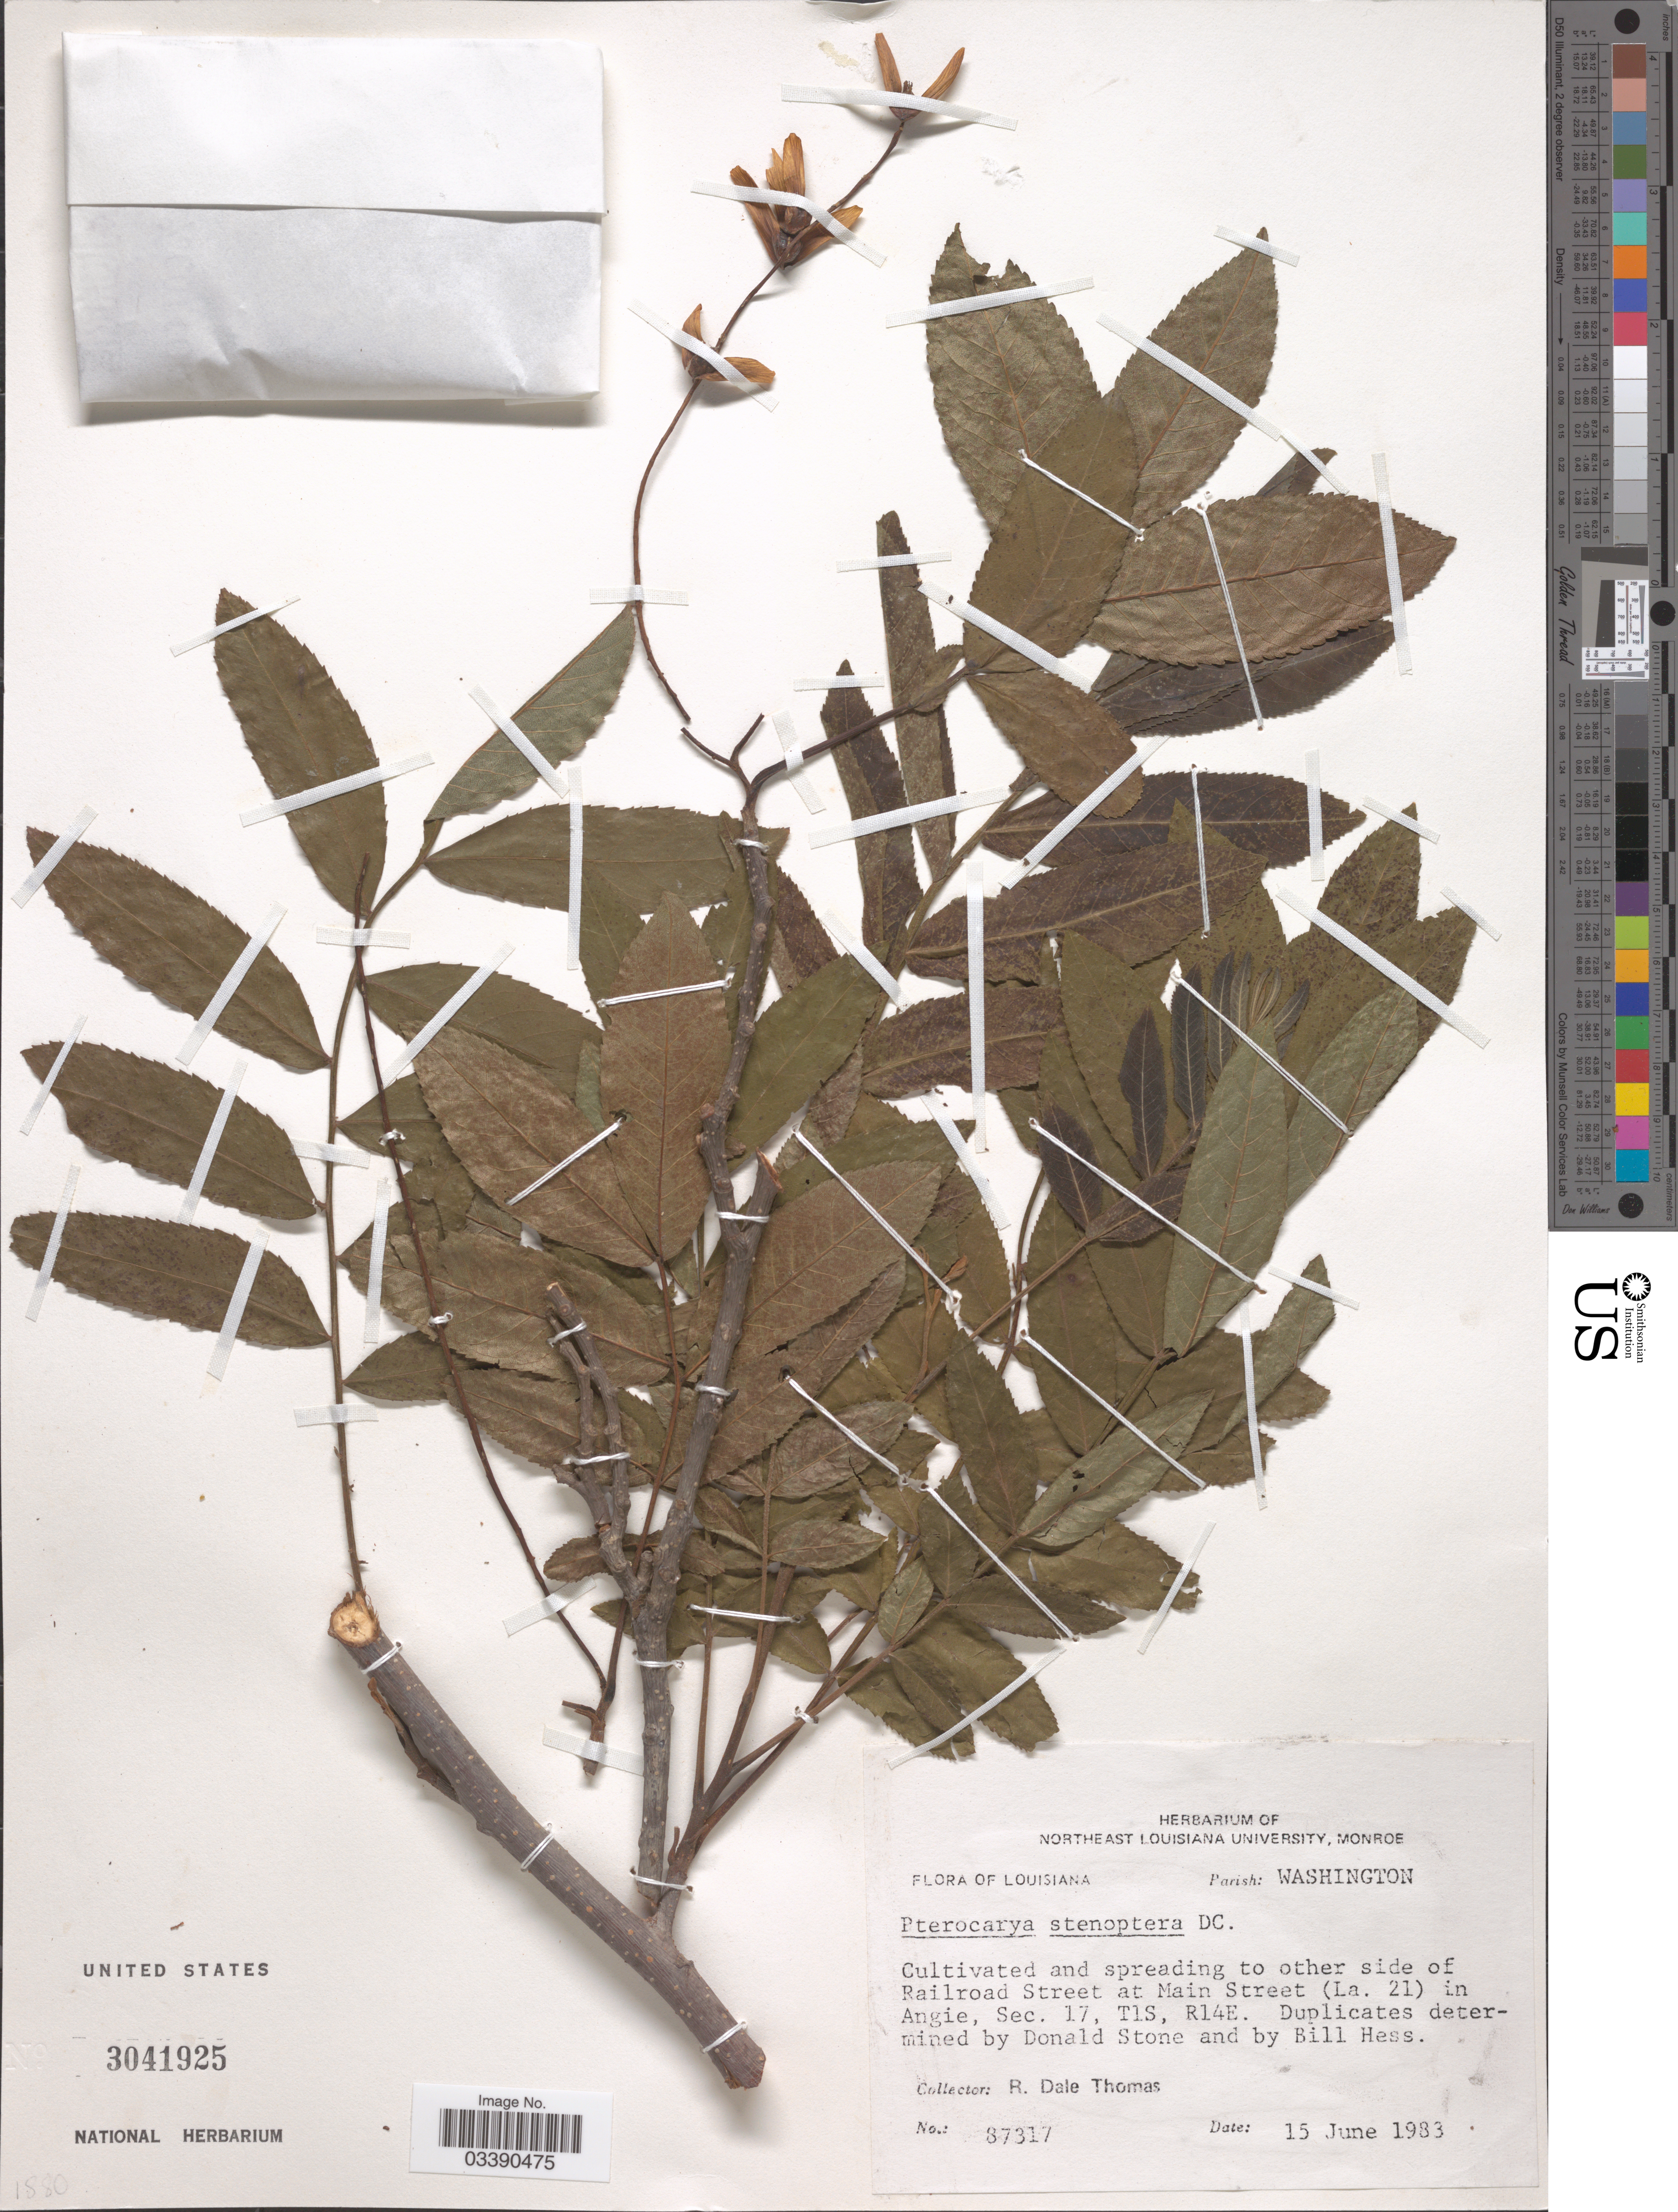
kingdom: Plantae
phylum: Tracheophyta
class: Magnoliopsida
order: Fagales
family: Juglandaceae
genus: Pterocarya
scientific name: Pterocarya stenoptera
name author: C. DC.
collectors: R. Thomas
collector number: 87317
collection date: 1983-06-15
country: United States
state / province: Louisiana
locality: Parish: Washington. Cultivated and spreading to other side of Railroad Street at Main Street (La. 21) in Angie, Sec. 17, T1S, R14E.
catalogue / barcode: US 3041925